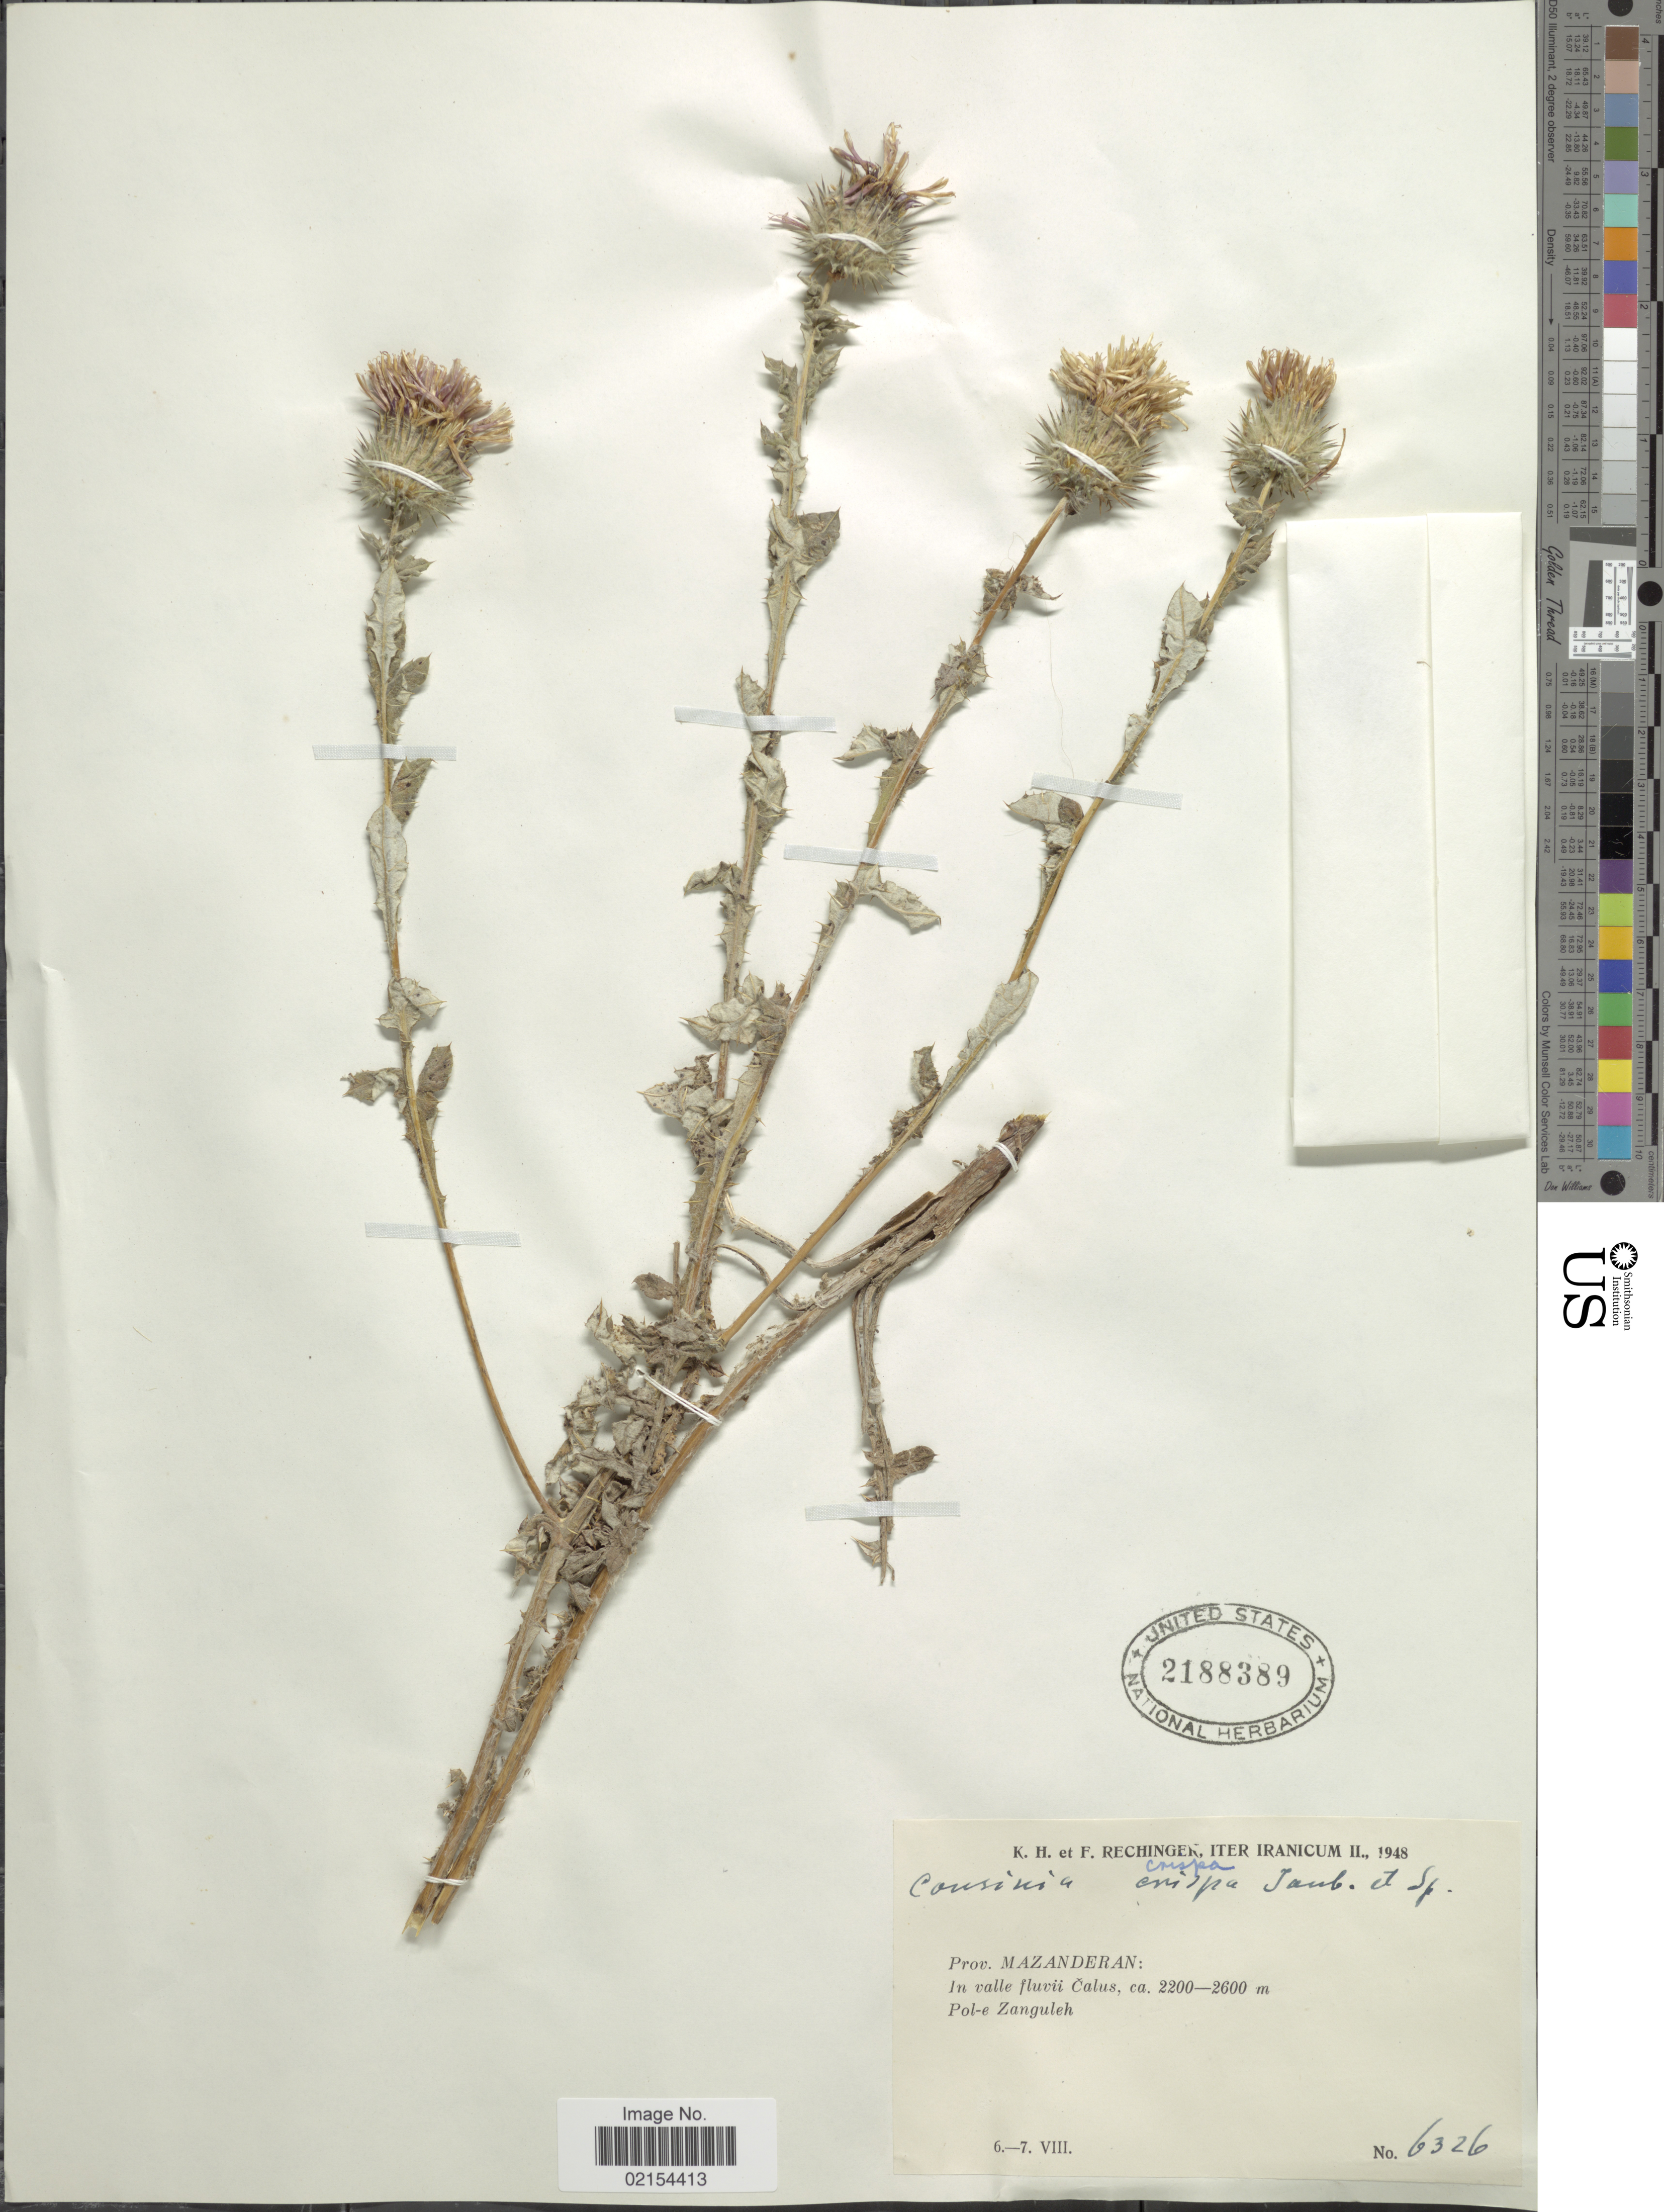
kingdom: Plantae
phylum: Tracheophyta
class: Magnoliopsida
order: Asterales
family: Asteraceae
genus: Cousinia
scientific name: Cousinia crispa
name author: Jaub. & Spach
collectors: K. H. Rechinger & F. Rechinger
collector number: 6326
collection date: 1948-08-06/1948-08-07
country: Iran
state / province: Mazandaran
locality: Iter Iranicum, Prov. Mazanderan: In valle fluvii Calus, Pol-e Zanguleh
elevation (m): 2200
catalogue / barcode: US 2188389